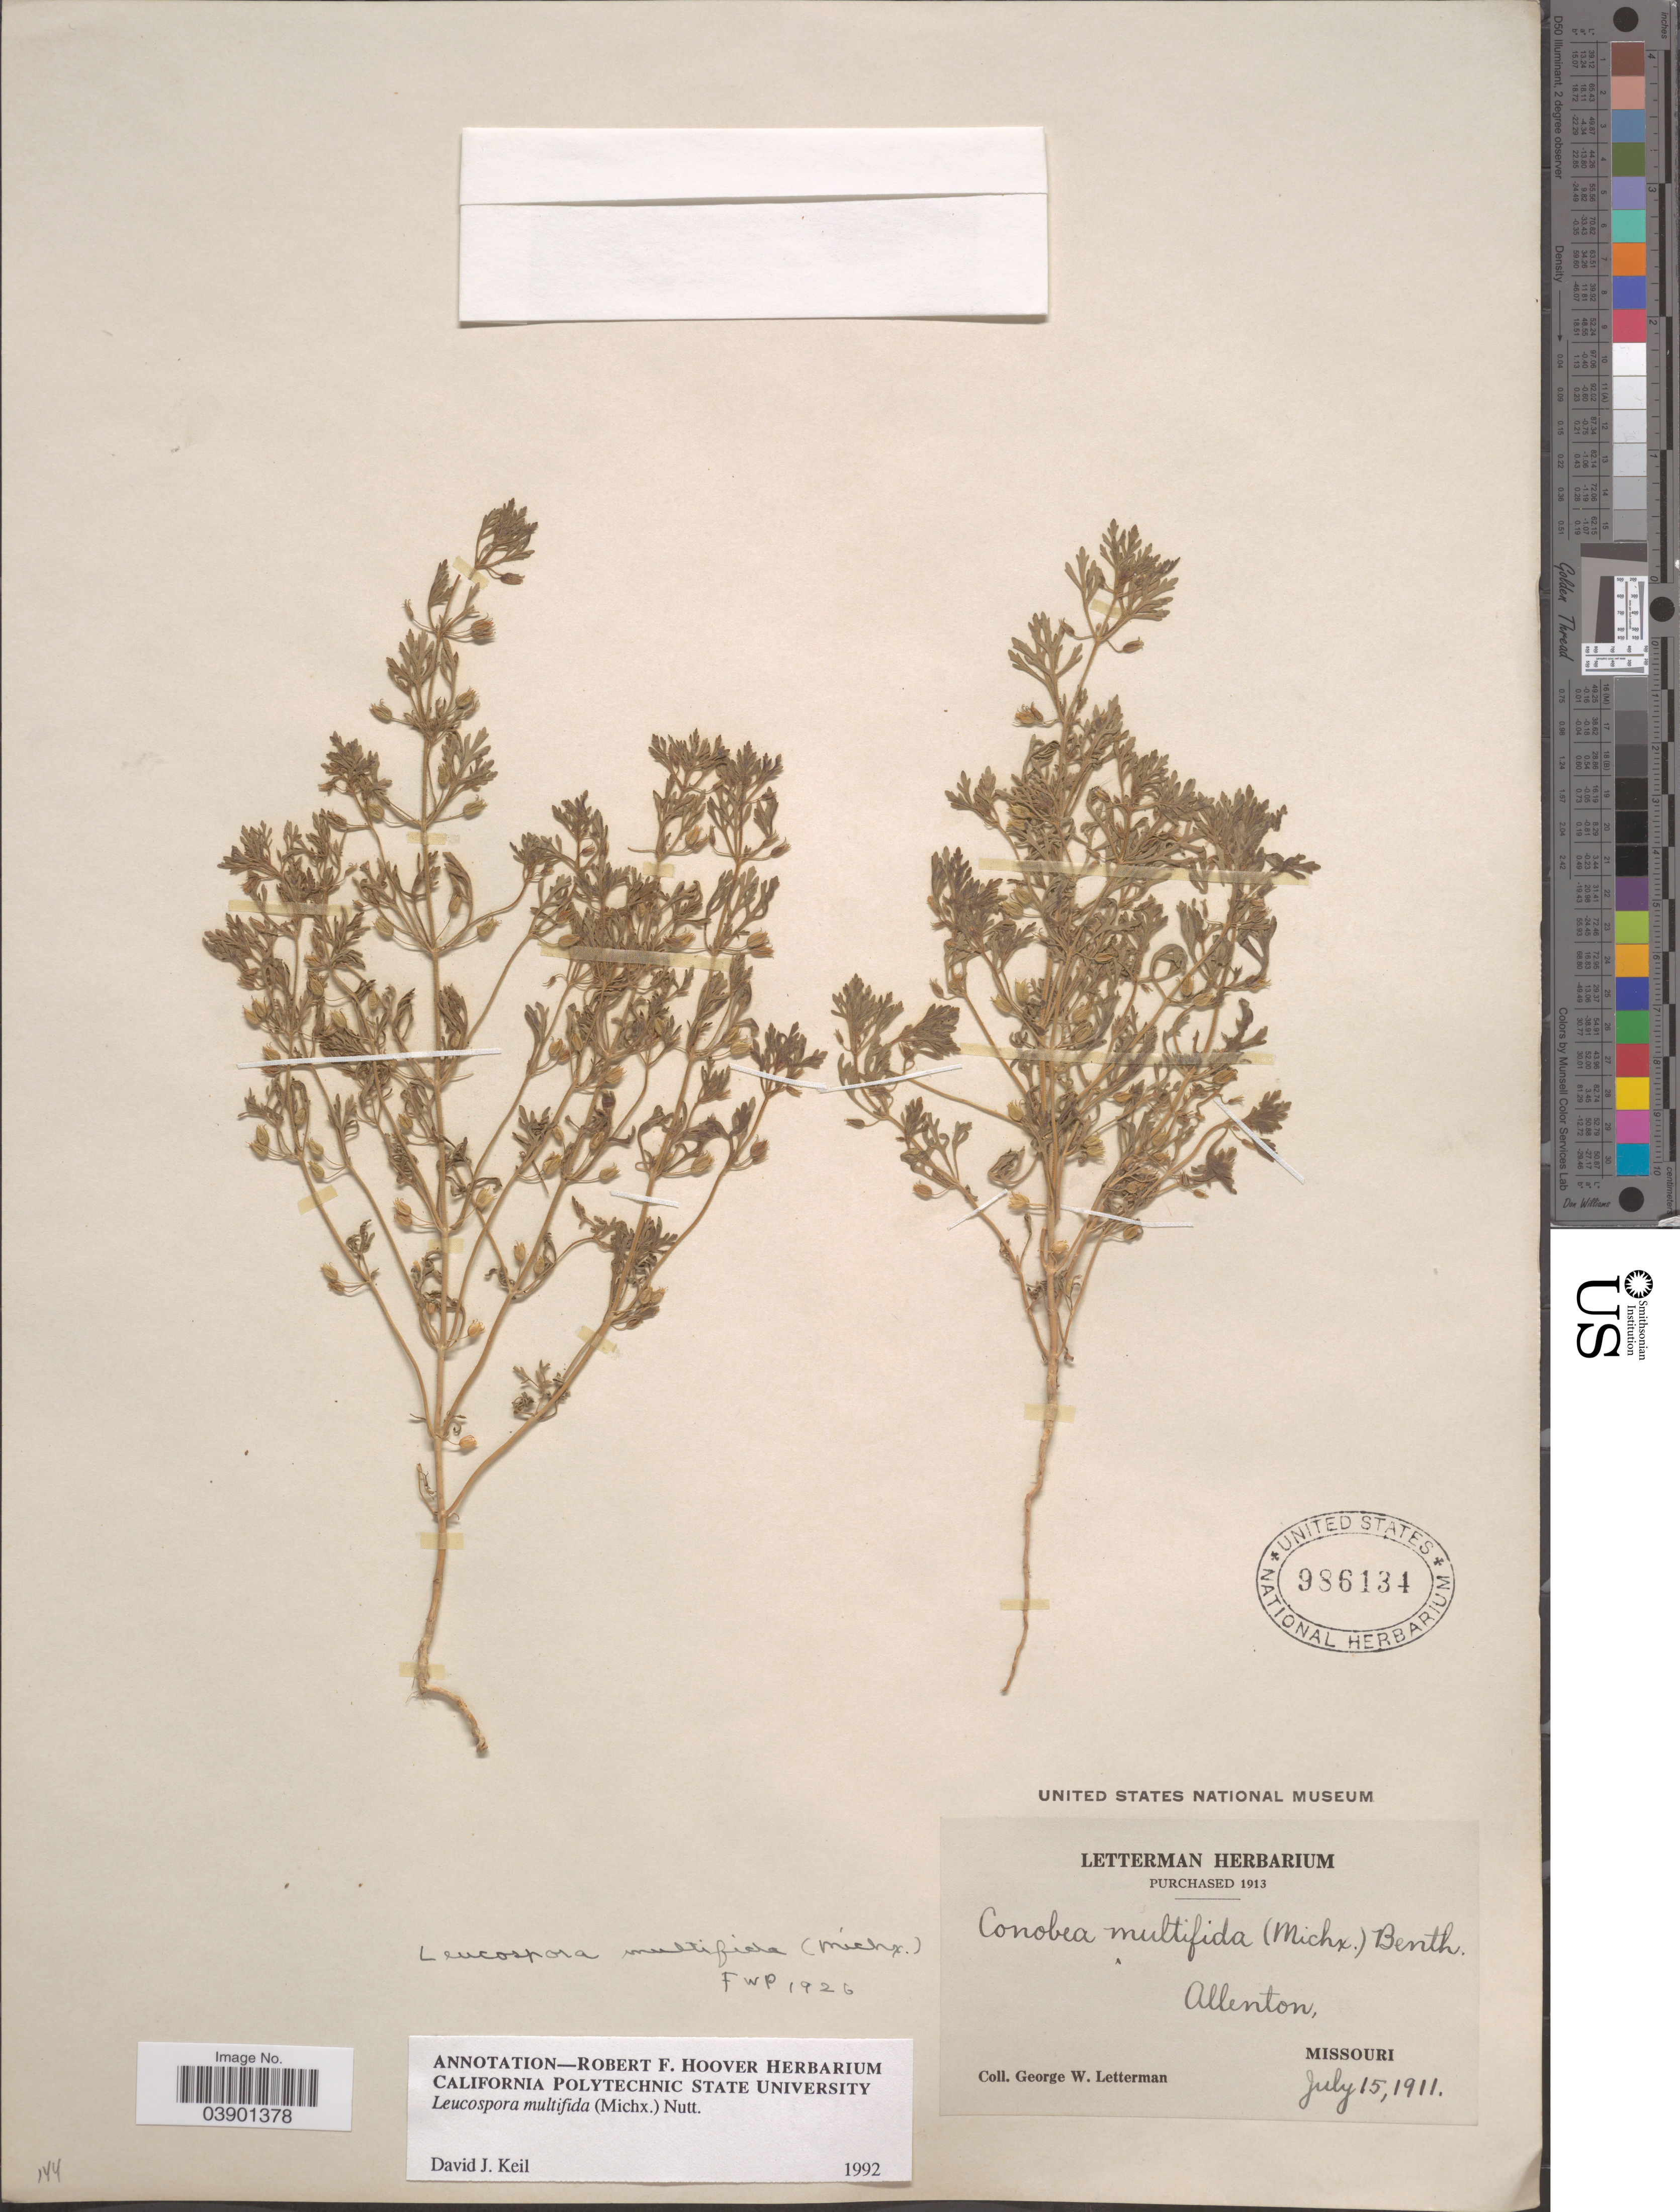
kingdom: Plantae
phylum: Tracheophyta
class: Magnoliopsida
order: Lamiales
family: Plantaginaceae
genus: Leucospora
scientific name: Leucospora multifida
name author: (Michx.) Nutt.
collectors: G. W. Letterman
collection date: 1911-07-15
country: United States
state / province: Missouri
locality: Allenton.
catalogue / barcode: US 986134